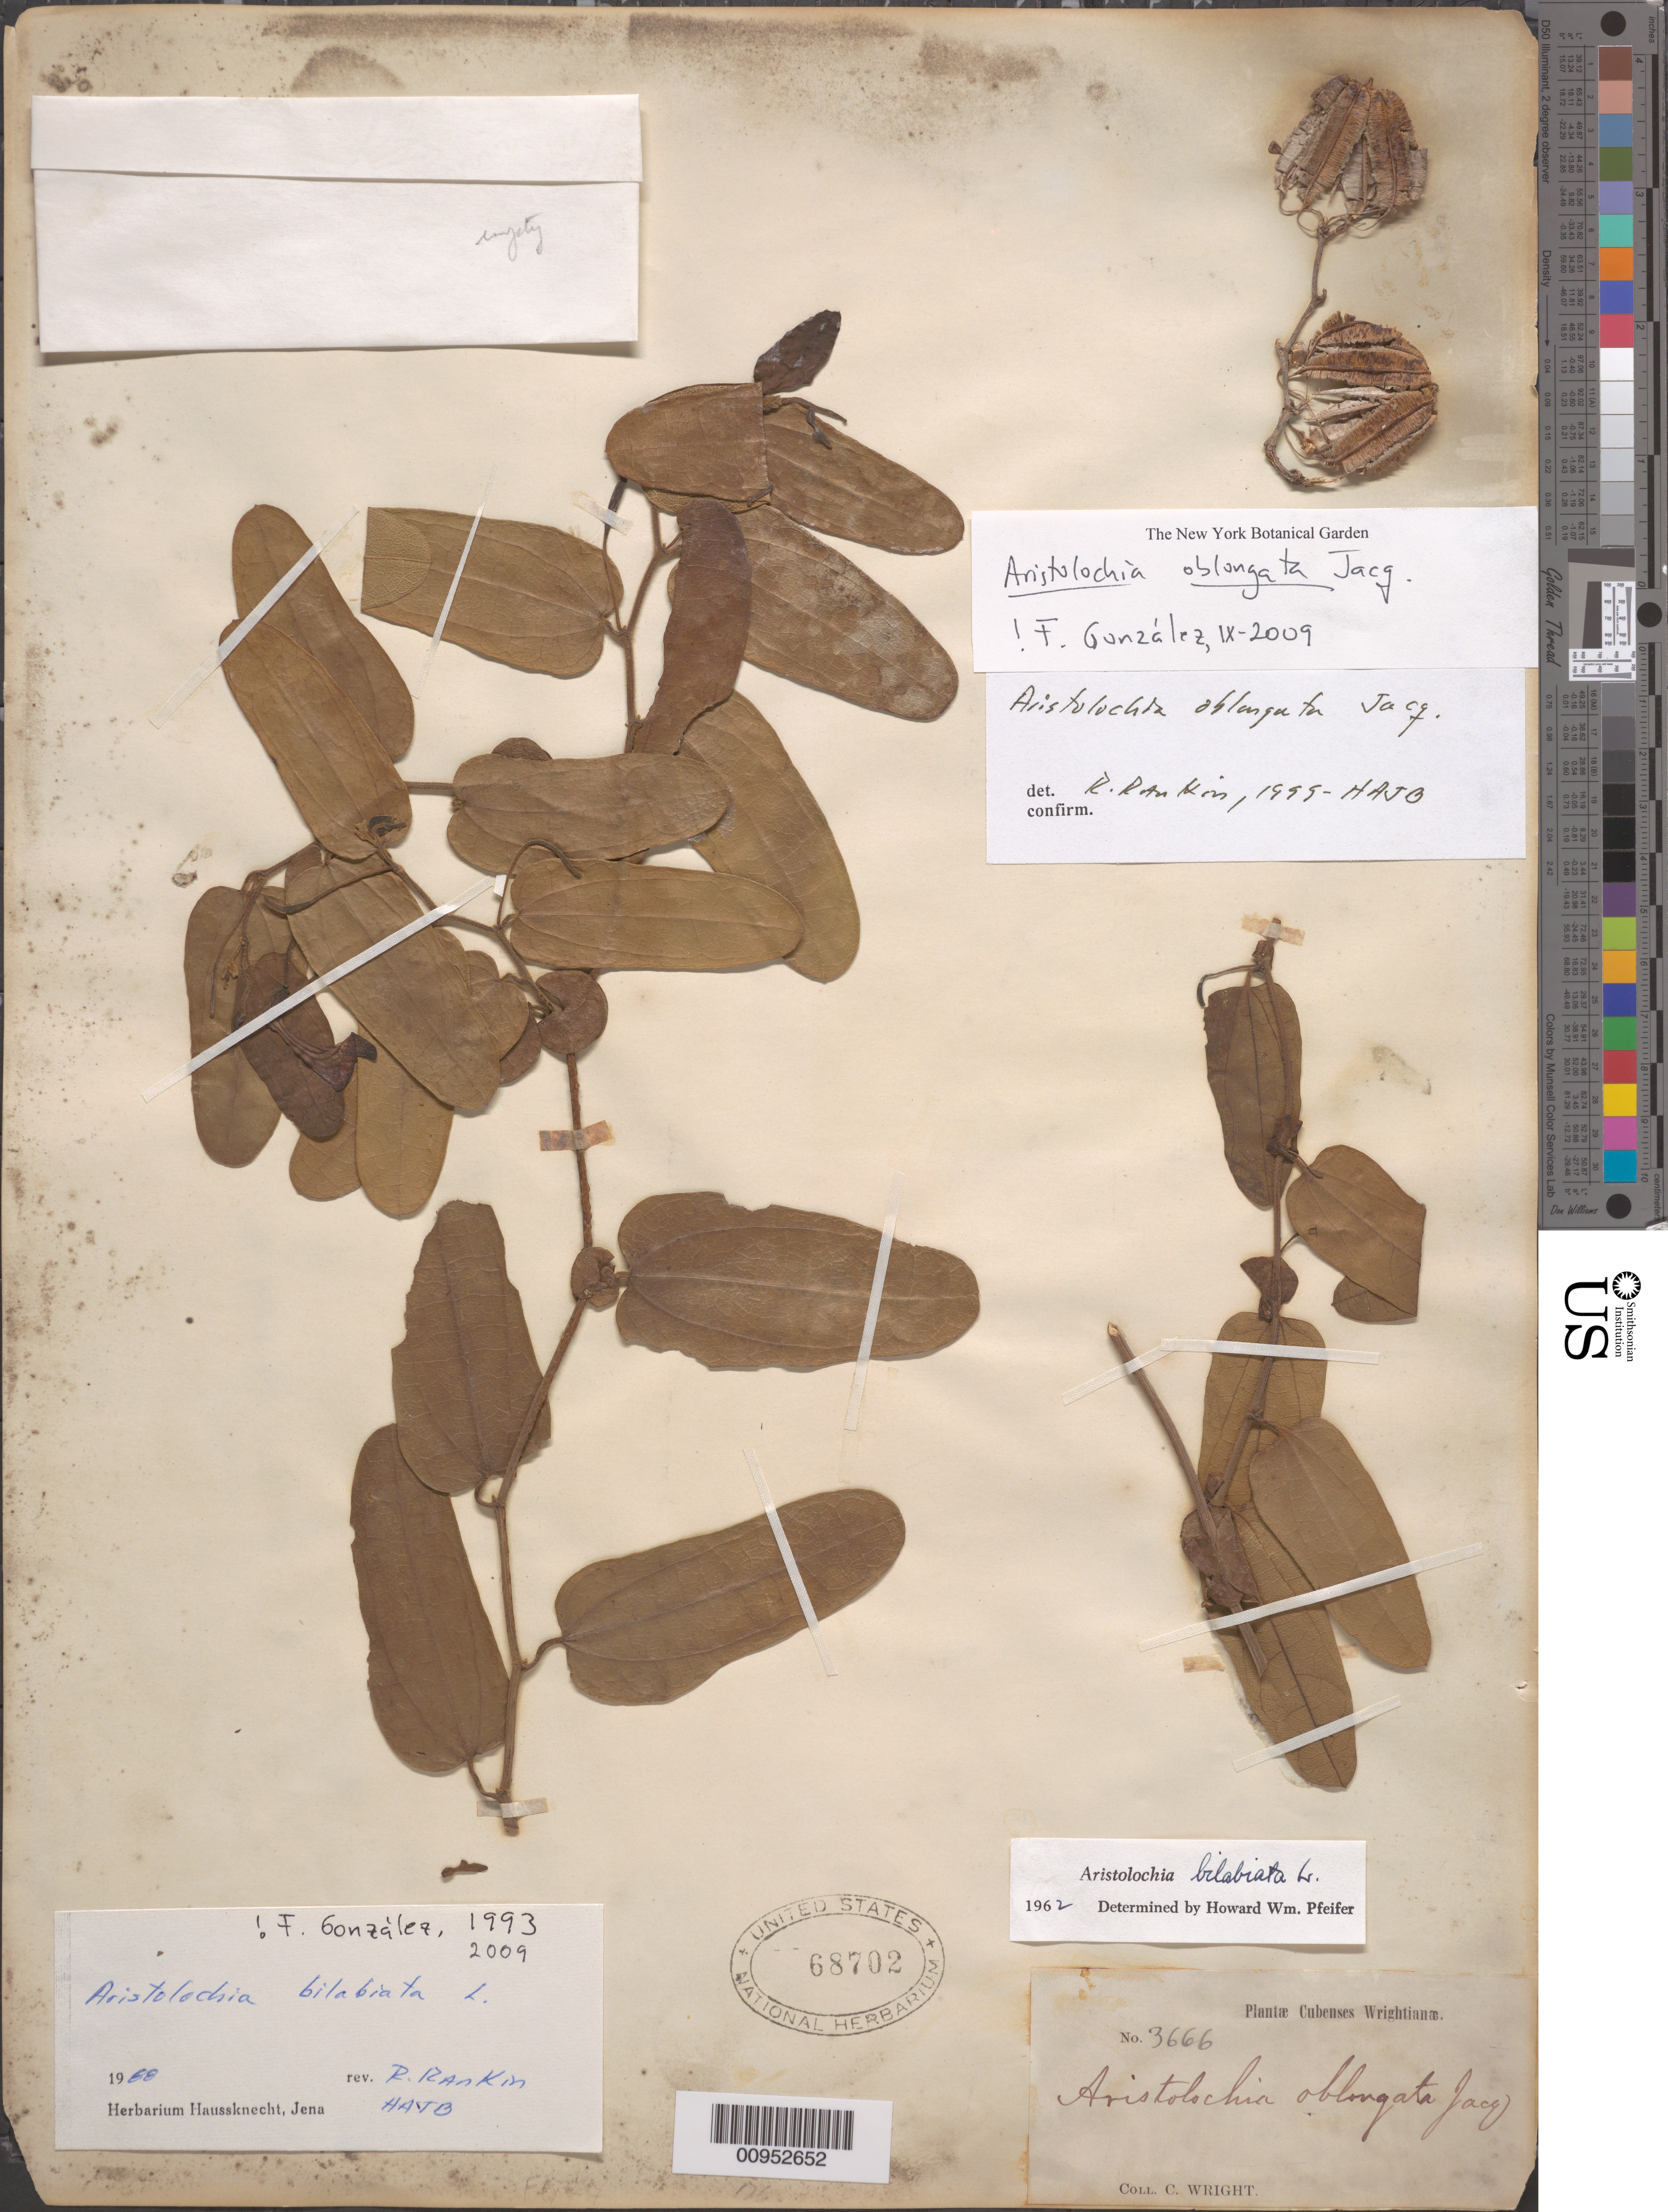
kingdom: Plantae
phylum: Tracheophyta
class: Magnoliopsida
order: Piperales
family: Aristolochiaceae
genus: Aristolochia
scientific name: Aristolochia oblongata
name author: Jacq.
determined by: Gonzalez, F.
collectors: C. Wright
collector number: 3666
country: Cuba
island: Cuba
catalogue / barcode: US 68702